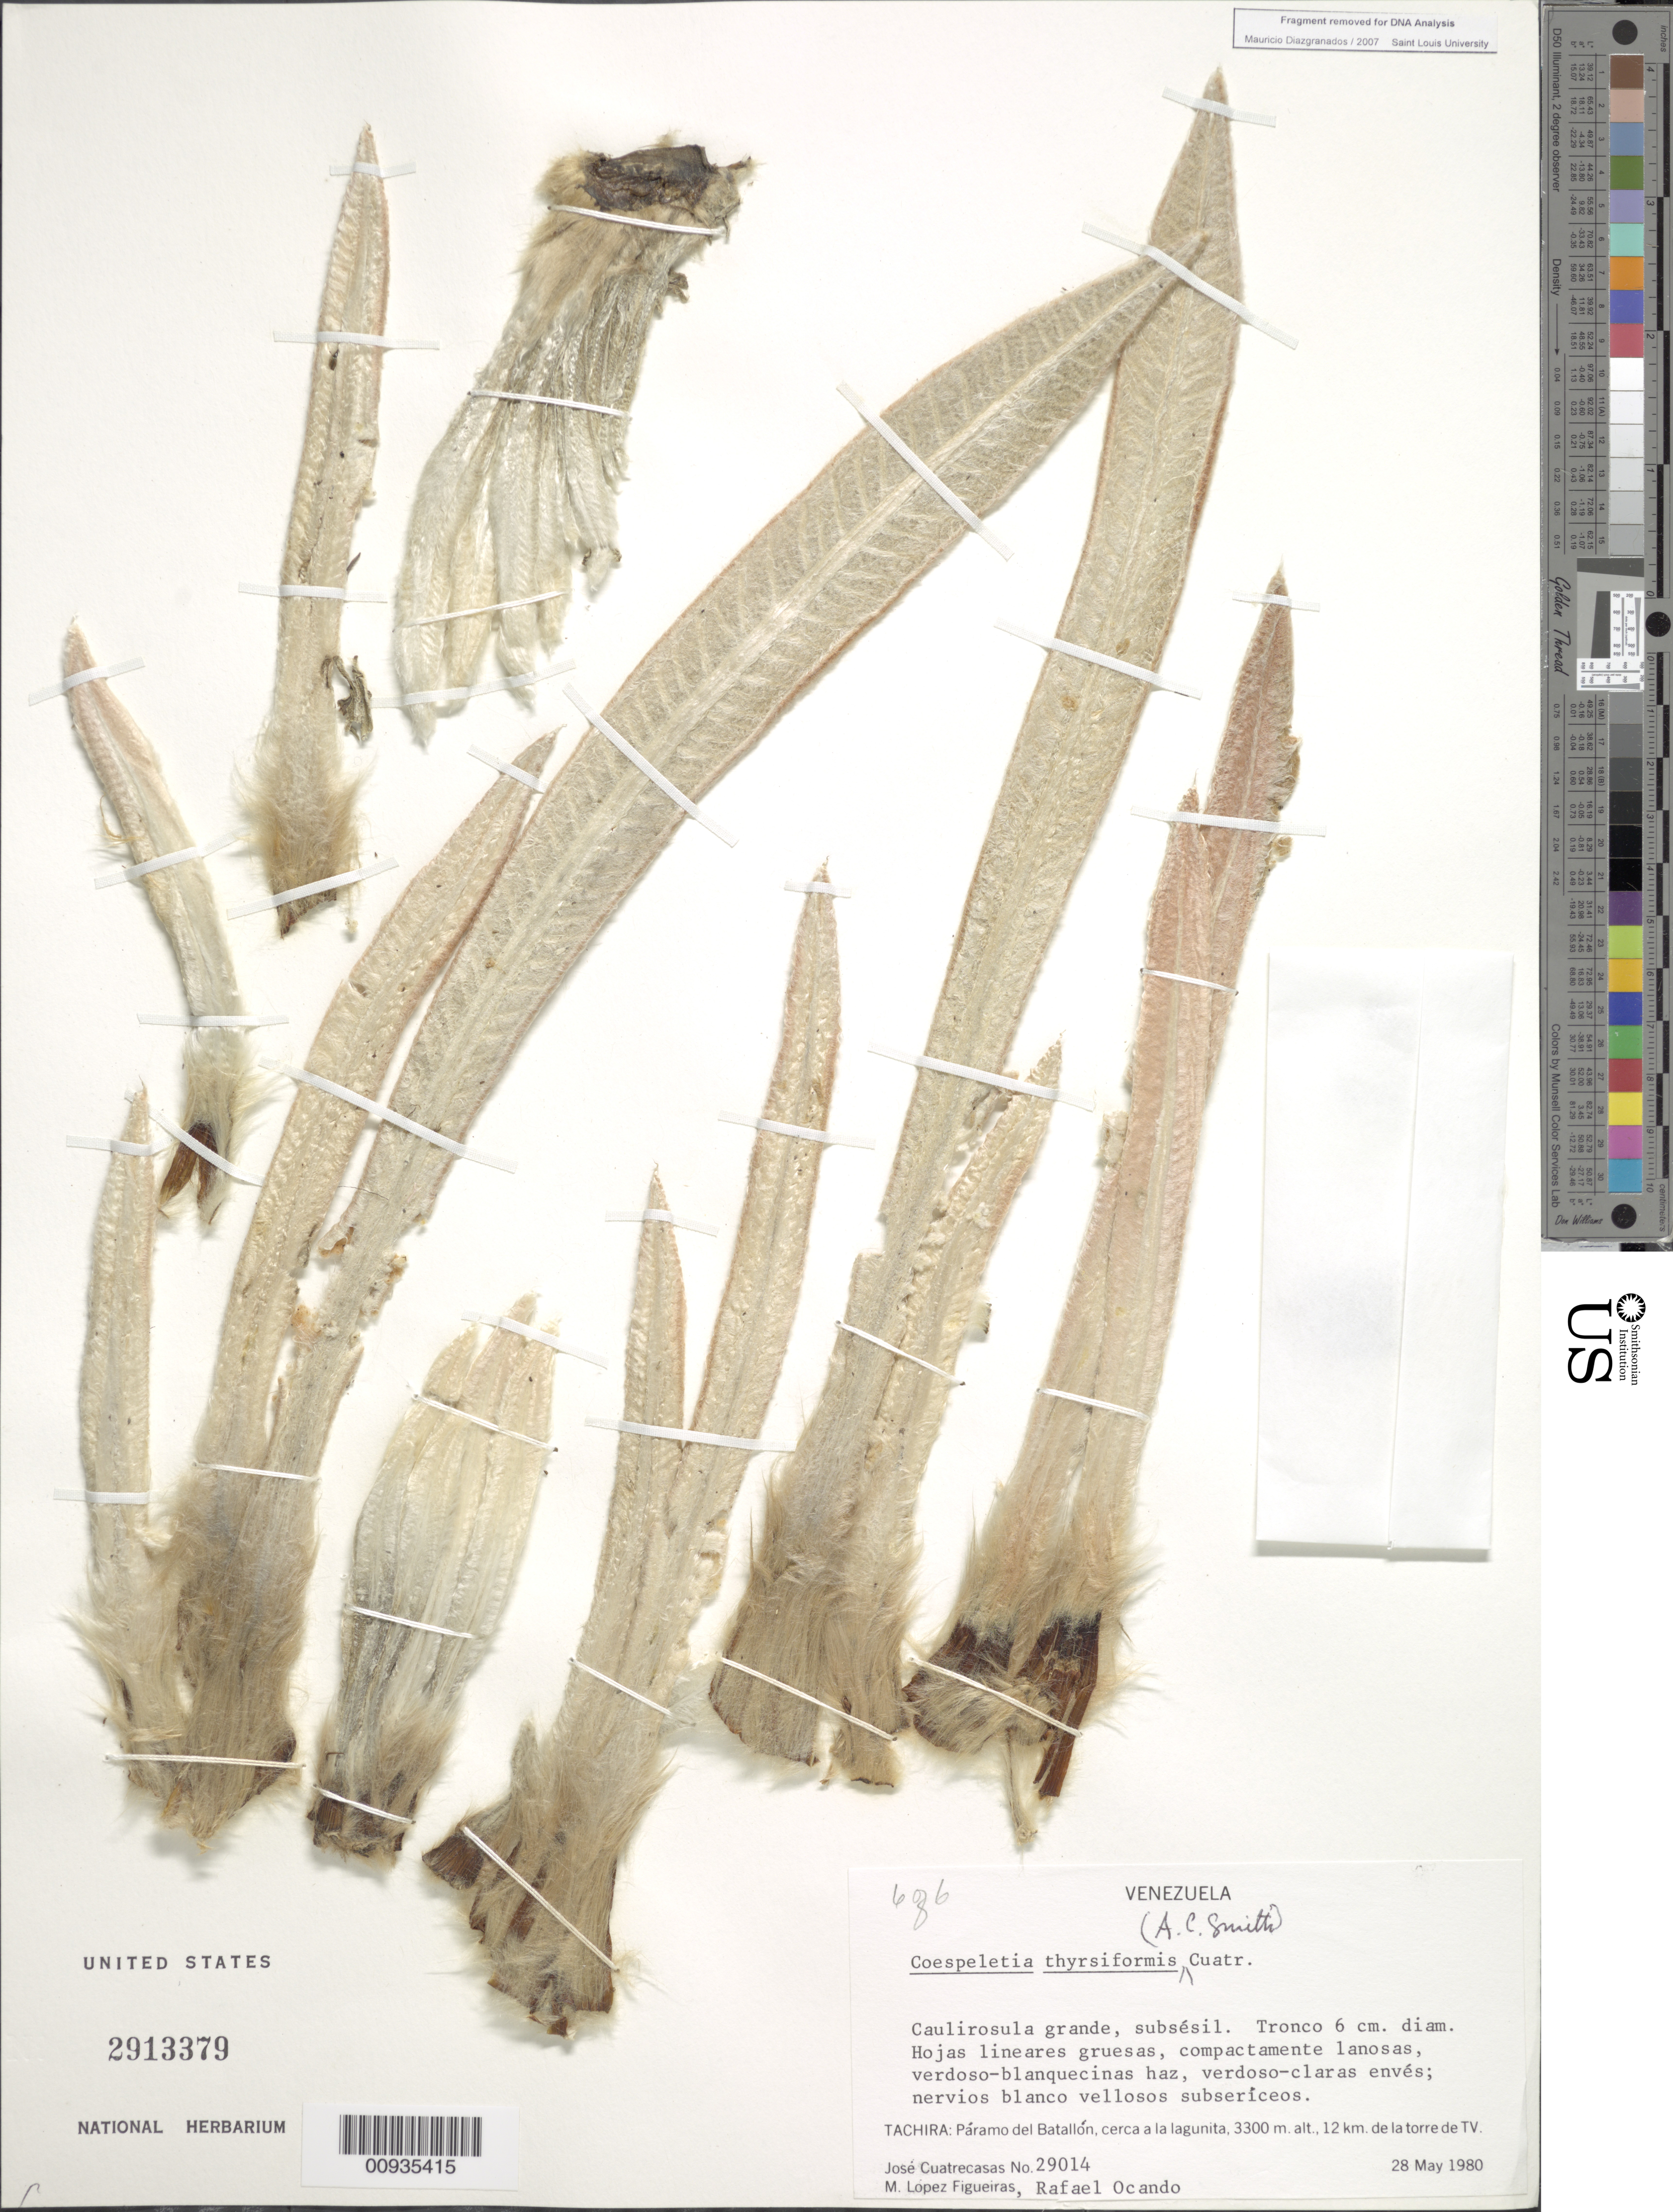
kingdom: Plantae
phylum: Tracheophyta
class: Magnoliopsida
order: Asterales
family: Asteraceae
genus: Coespeletia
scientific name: Coespeletia thyrsiformis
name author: (A.C. Sm.) Cuatrec.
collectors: J. Cuatrecasas, M. López Figueiras & R. Ocando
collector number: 29014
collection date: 1980-05-28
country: Venezuela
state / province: Tachira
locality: Paramo del Batallon, cerca a la lagunita, 12 km de la torre de TV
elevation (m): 3300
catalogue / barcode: US 2913379